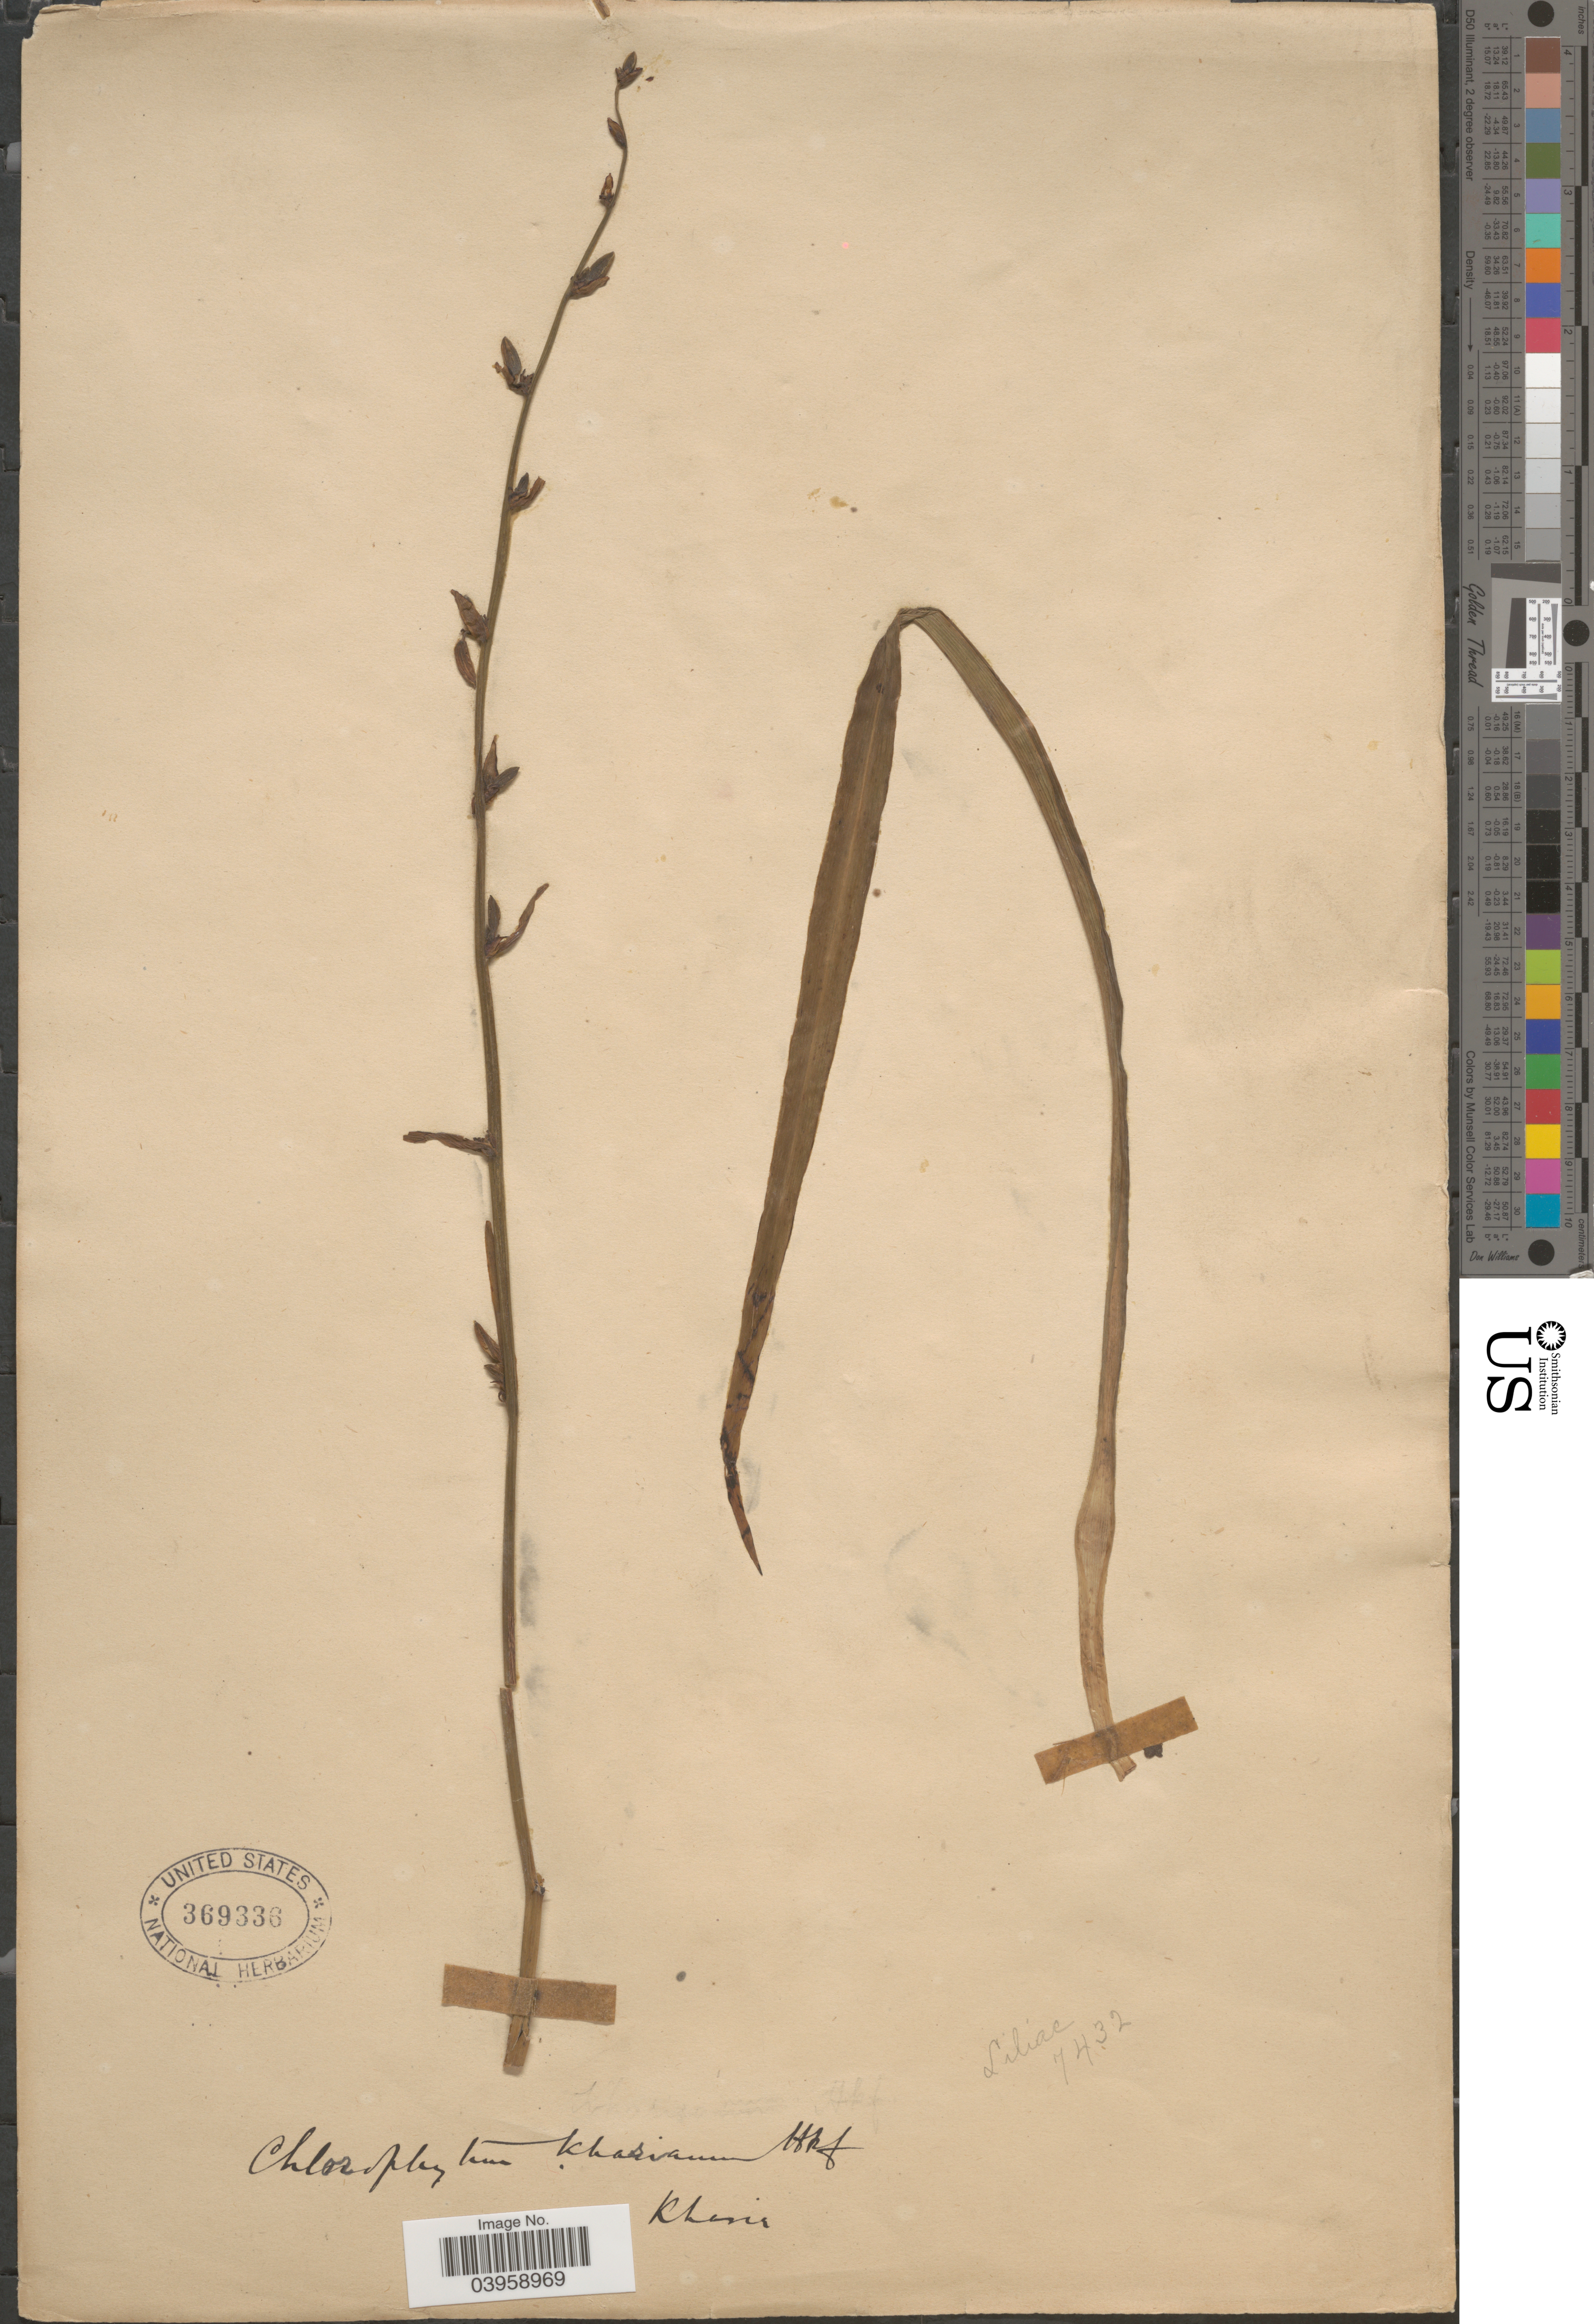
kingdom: Plantae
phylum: Tracheophyta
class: Liliopsida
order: Asparagales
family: Asparagaceae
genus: Chlorophytum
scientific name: Chlorophytum khasianum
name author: Hook. f.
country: India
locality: Khasia.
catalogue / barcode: US 369336